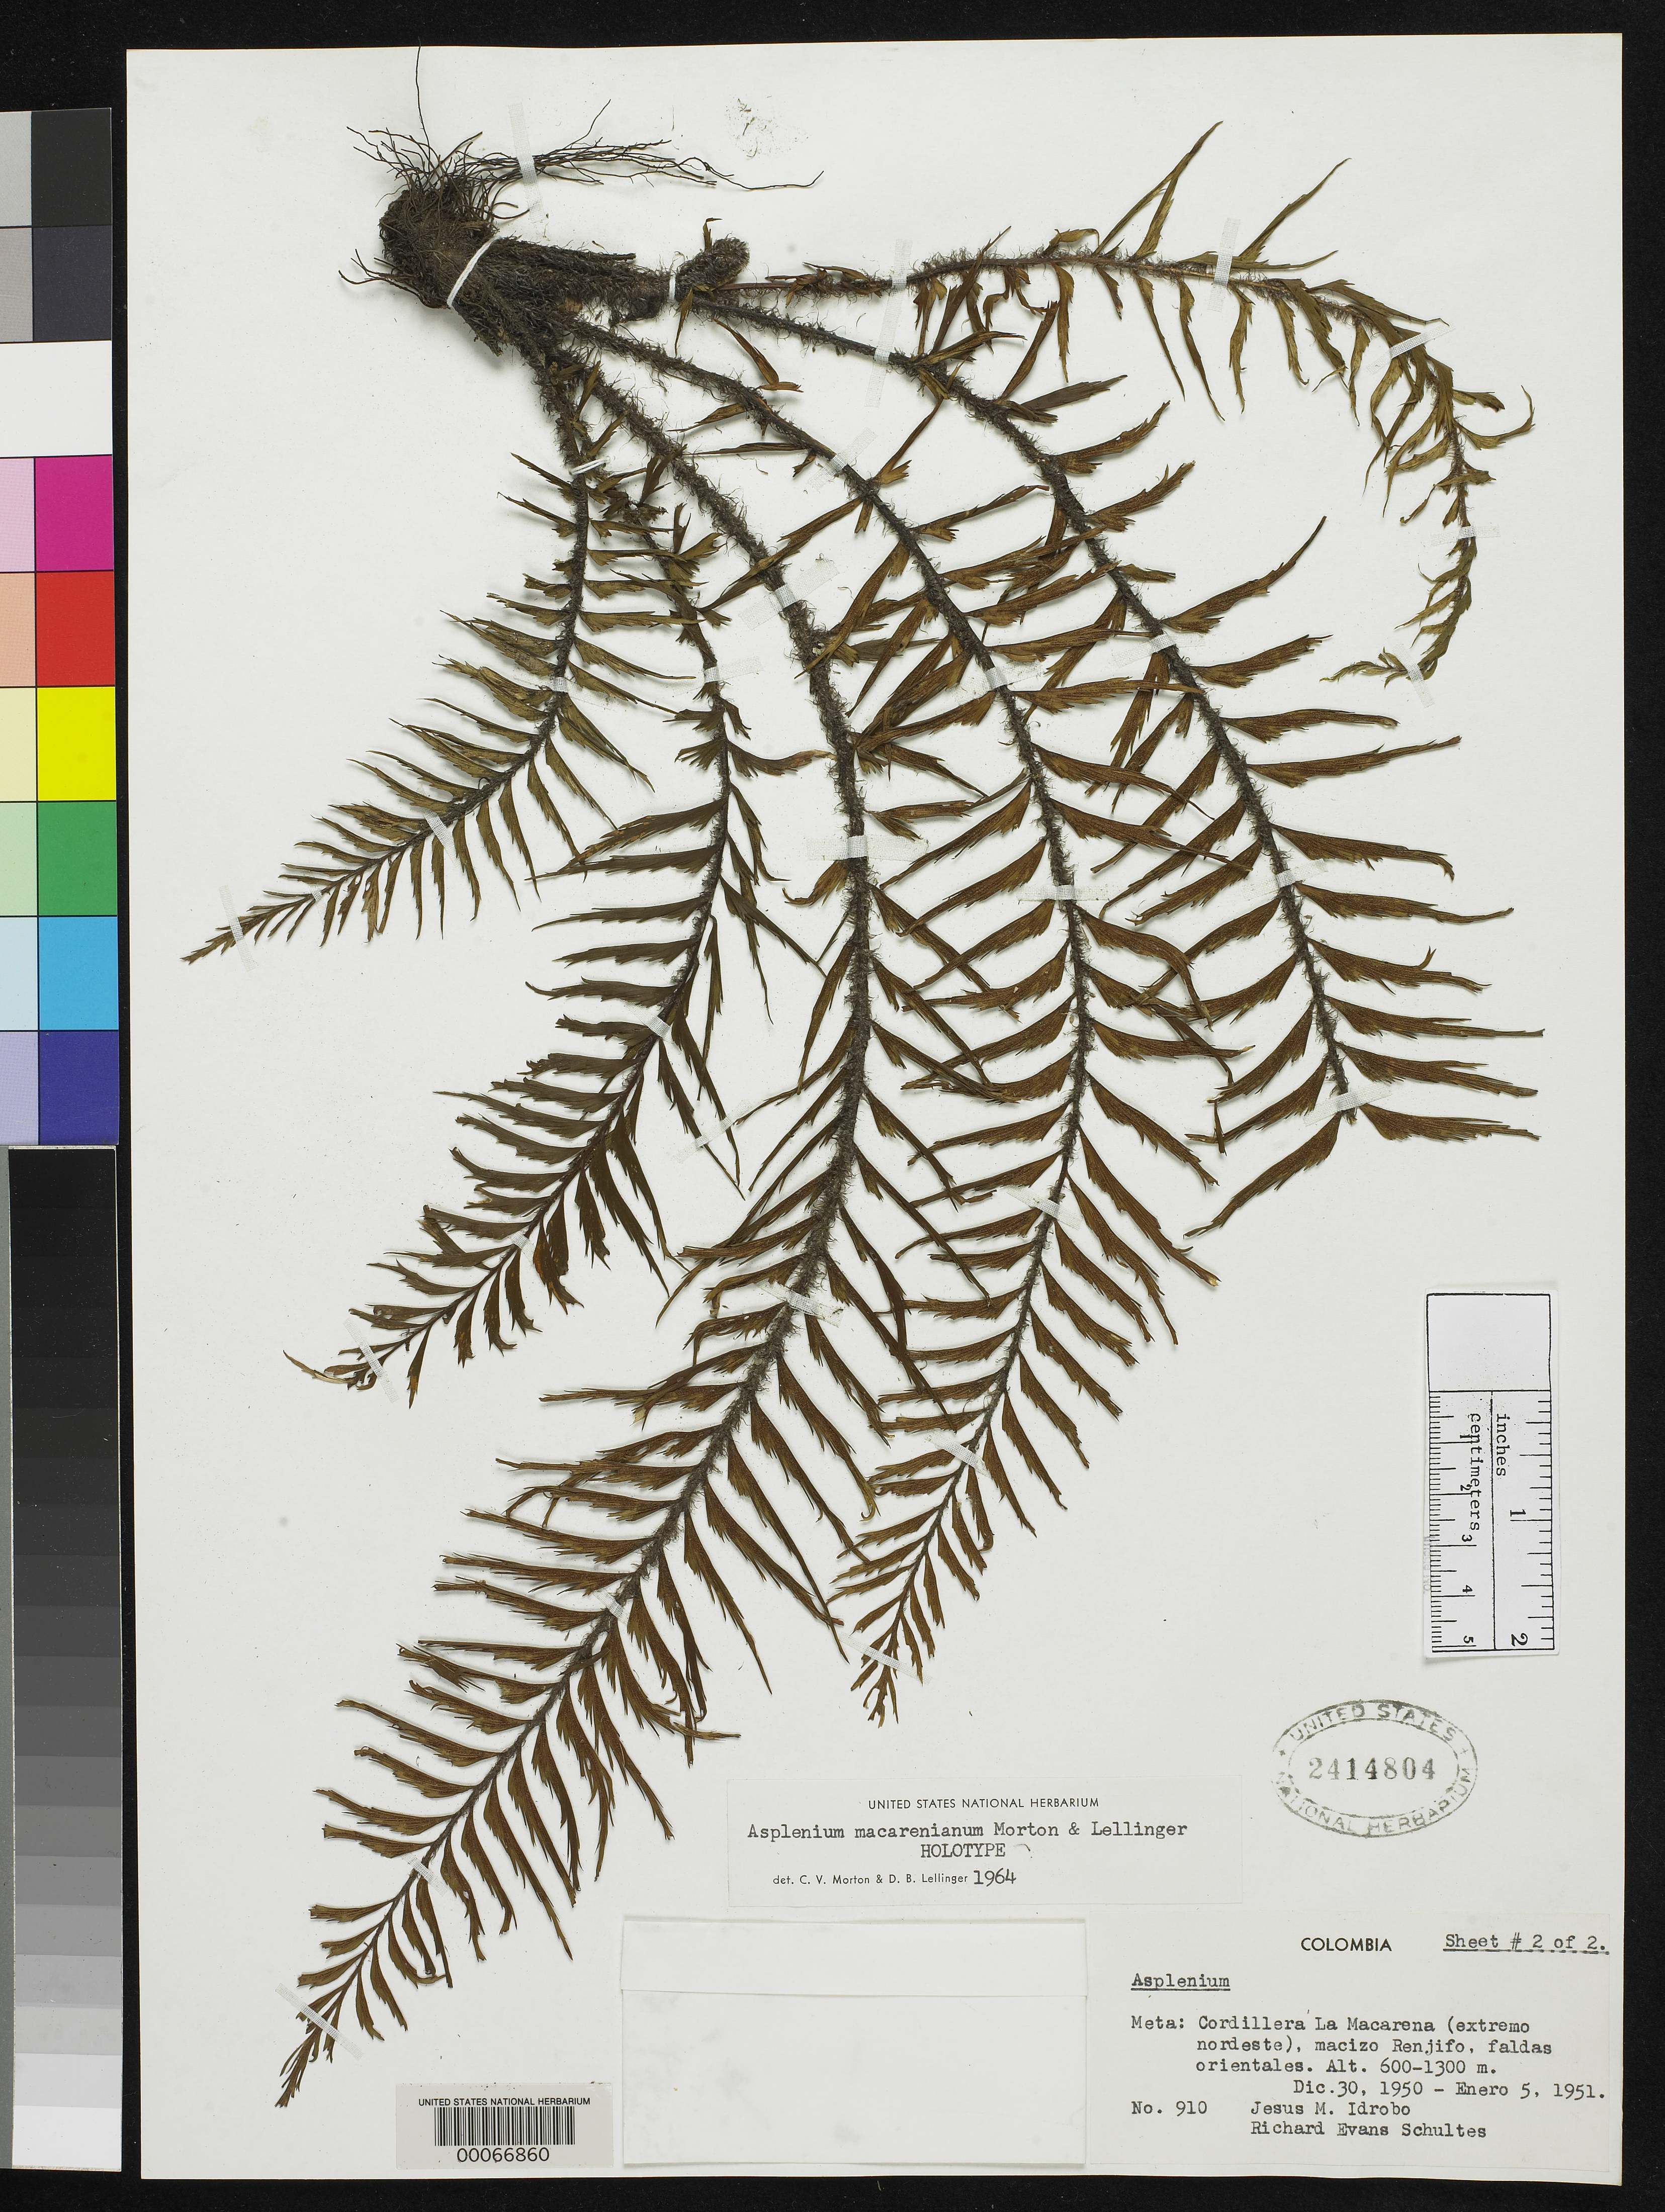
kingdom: Plantae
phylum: Tracheophyta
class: Polypodiopsida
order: Polypodiales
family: Aspleniaceae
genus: Asplenium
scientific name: Asplenium macarenianum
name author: C.V. Morton & Lellinger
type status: Holotype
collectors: J. M. Idrobo & R. E. Schultes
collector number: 910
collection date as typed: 30 Dec 1950 to 05 Jan 1951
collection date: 1950-12-30/1951-01-05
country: Colombia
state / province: Meta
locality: Cordillera La Macarena.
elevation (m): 600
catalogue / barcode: US 2414804